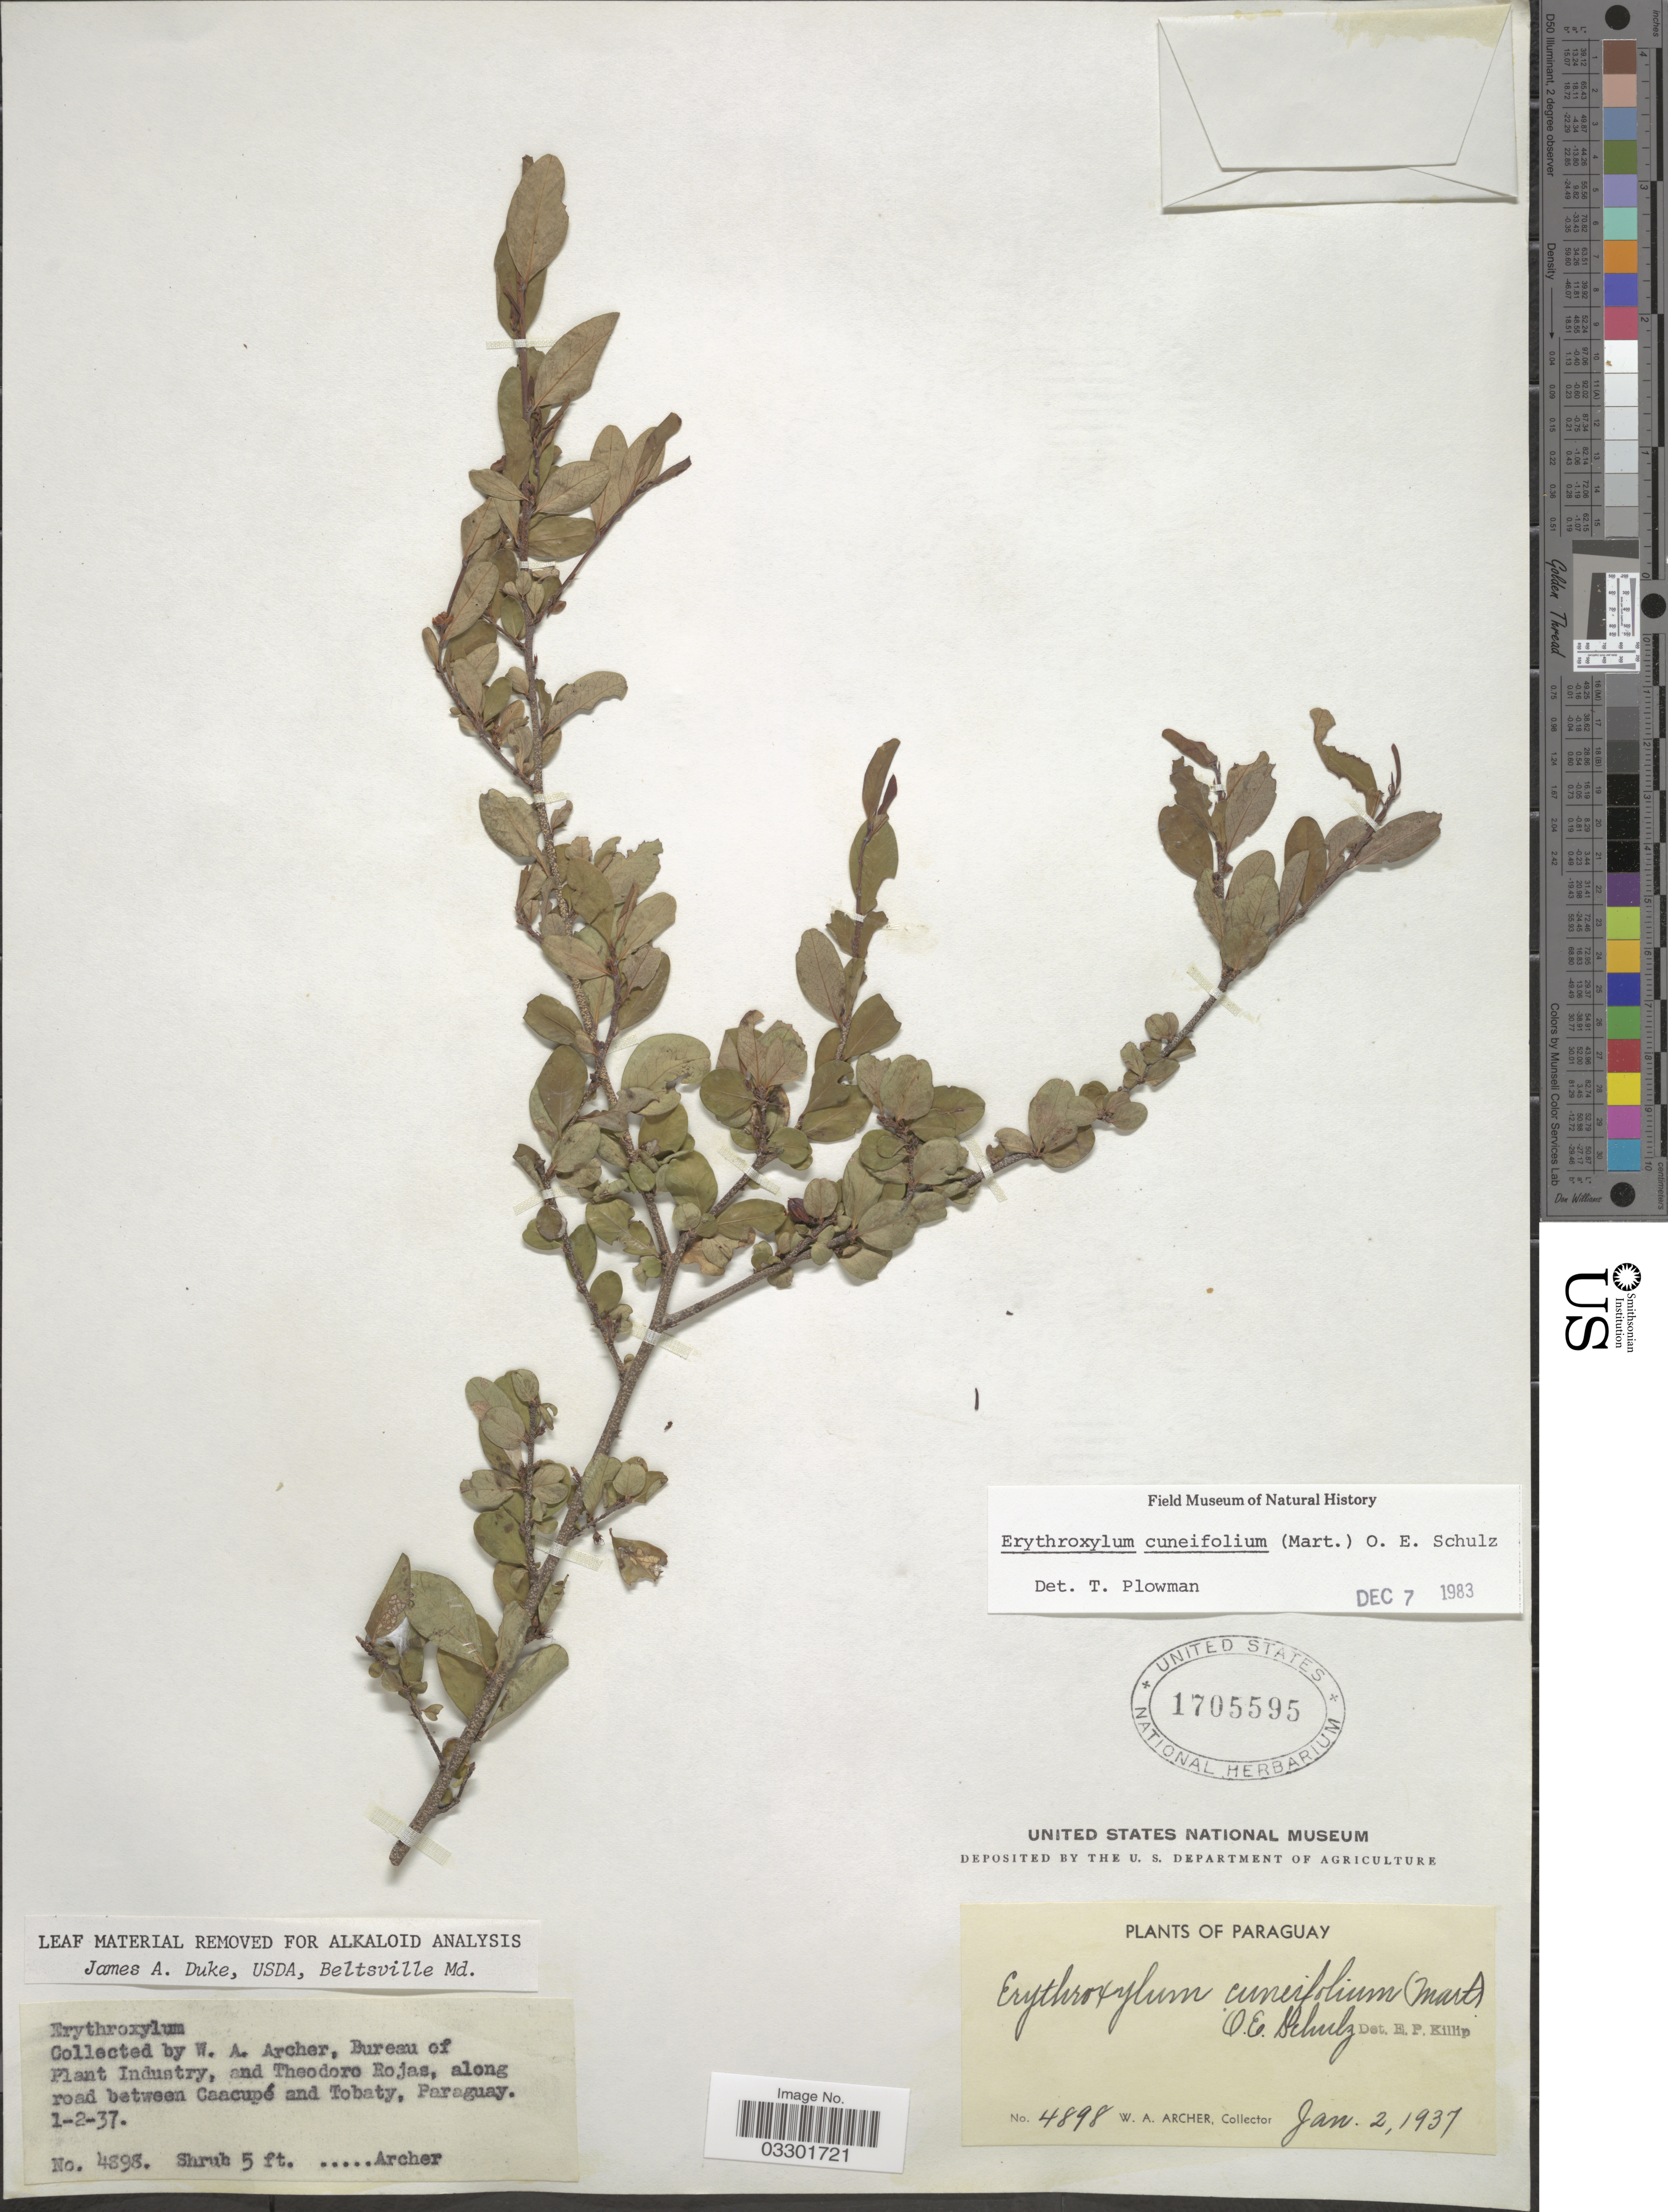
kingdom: Plantae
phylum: Tracheophyta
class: Magnoliopsida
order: Malpighiales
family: Erythroxylaceae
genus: Erythroxylum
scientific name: Erythroxylum cuneifolium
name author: (Mart.) O.E. Schulz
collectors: W. Archer & T. Rojas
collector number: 4898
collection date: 1937-01-02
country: Paraguay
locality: Along road between Caacupé and Tobaty.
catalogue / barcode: US 1705595